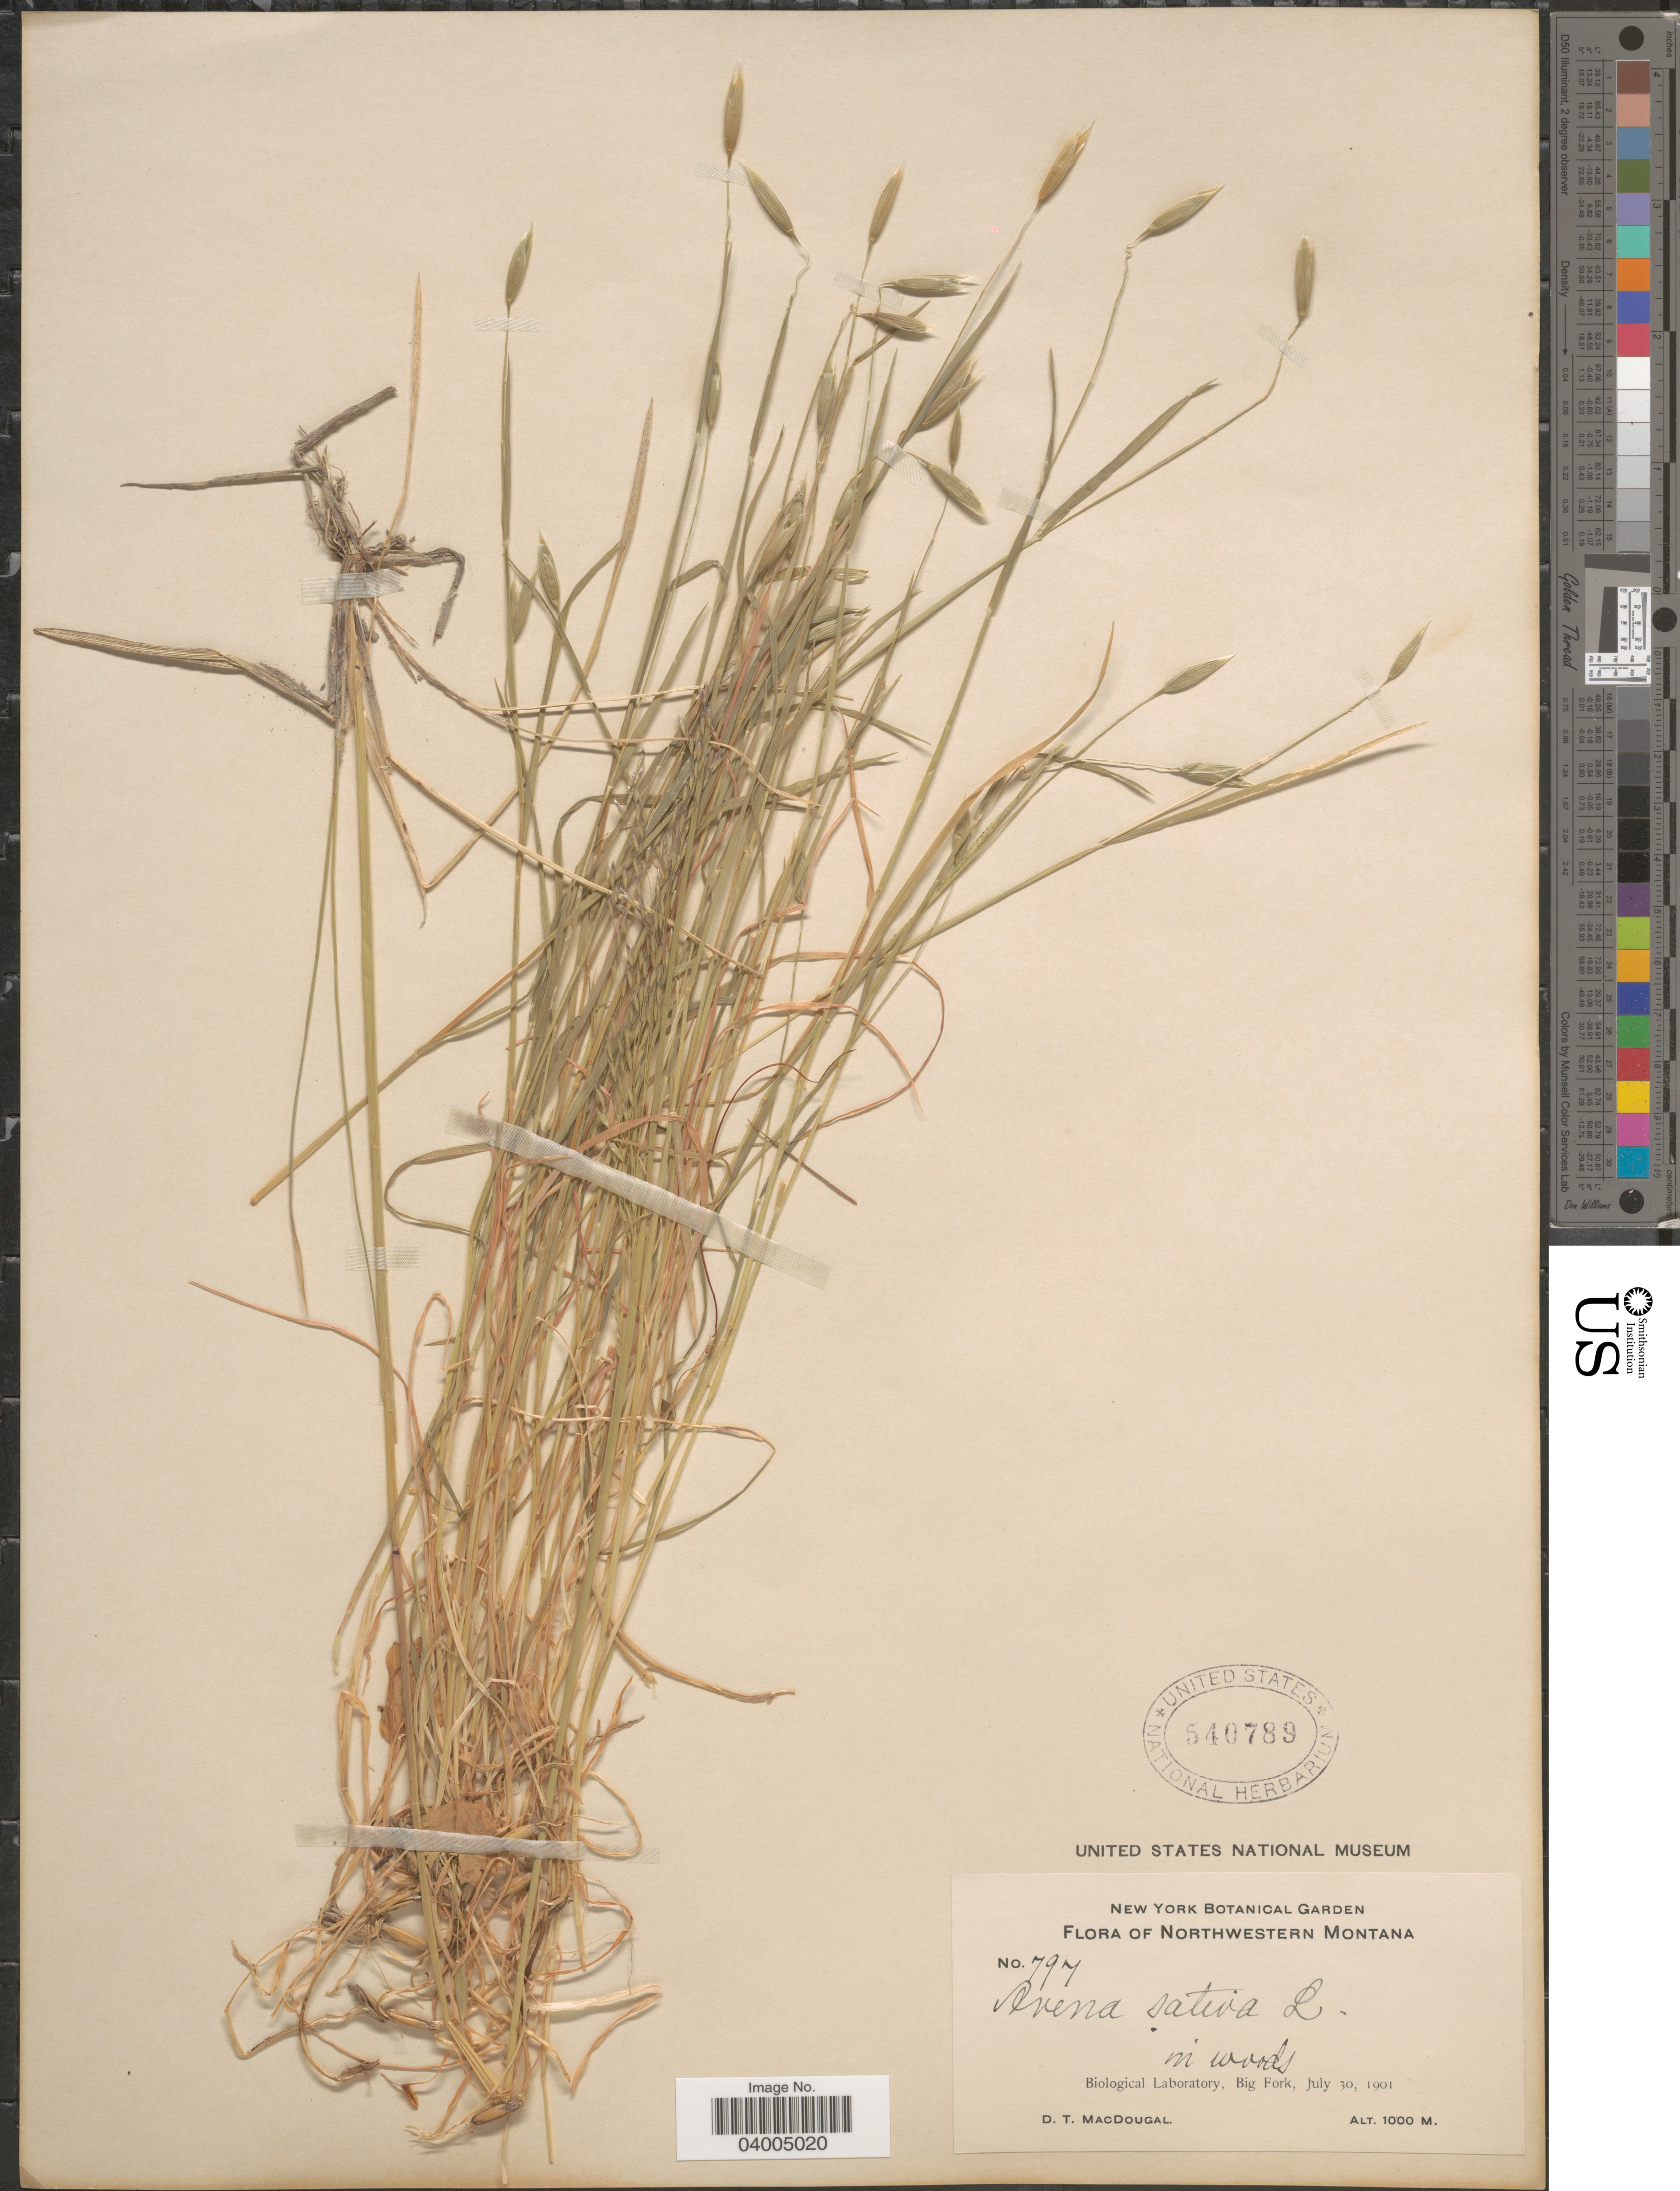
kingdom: Plantae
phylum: Tracheophyta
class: Liliopsida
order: Poales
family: Poaceae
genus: Avena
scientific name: Avena sativa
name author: L.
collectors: D. T. MacDougal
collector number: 797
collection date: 1901-07-30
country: United States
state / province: Montana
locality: Northwestern Montana. Biological Laboratory, Big Fork.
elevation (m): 1000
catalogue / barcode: US 540789